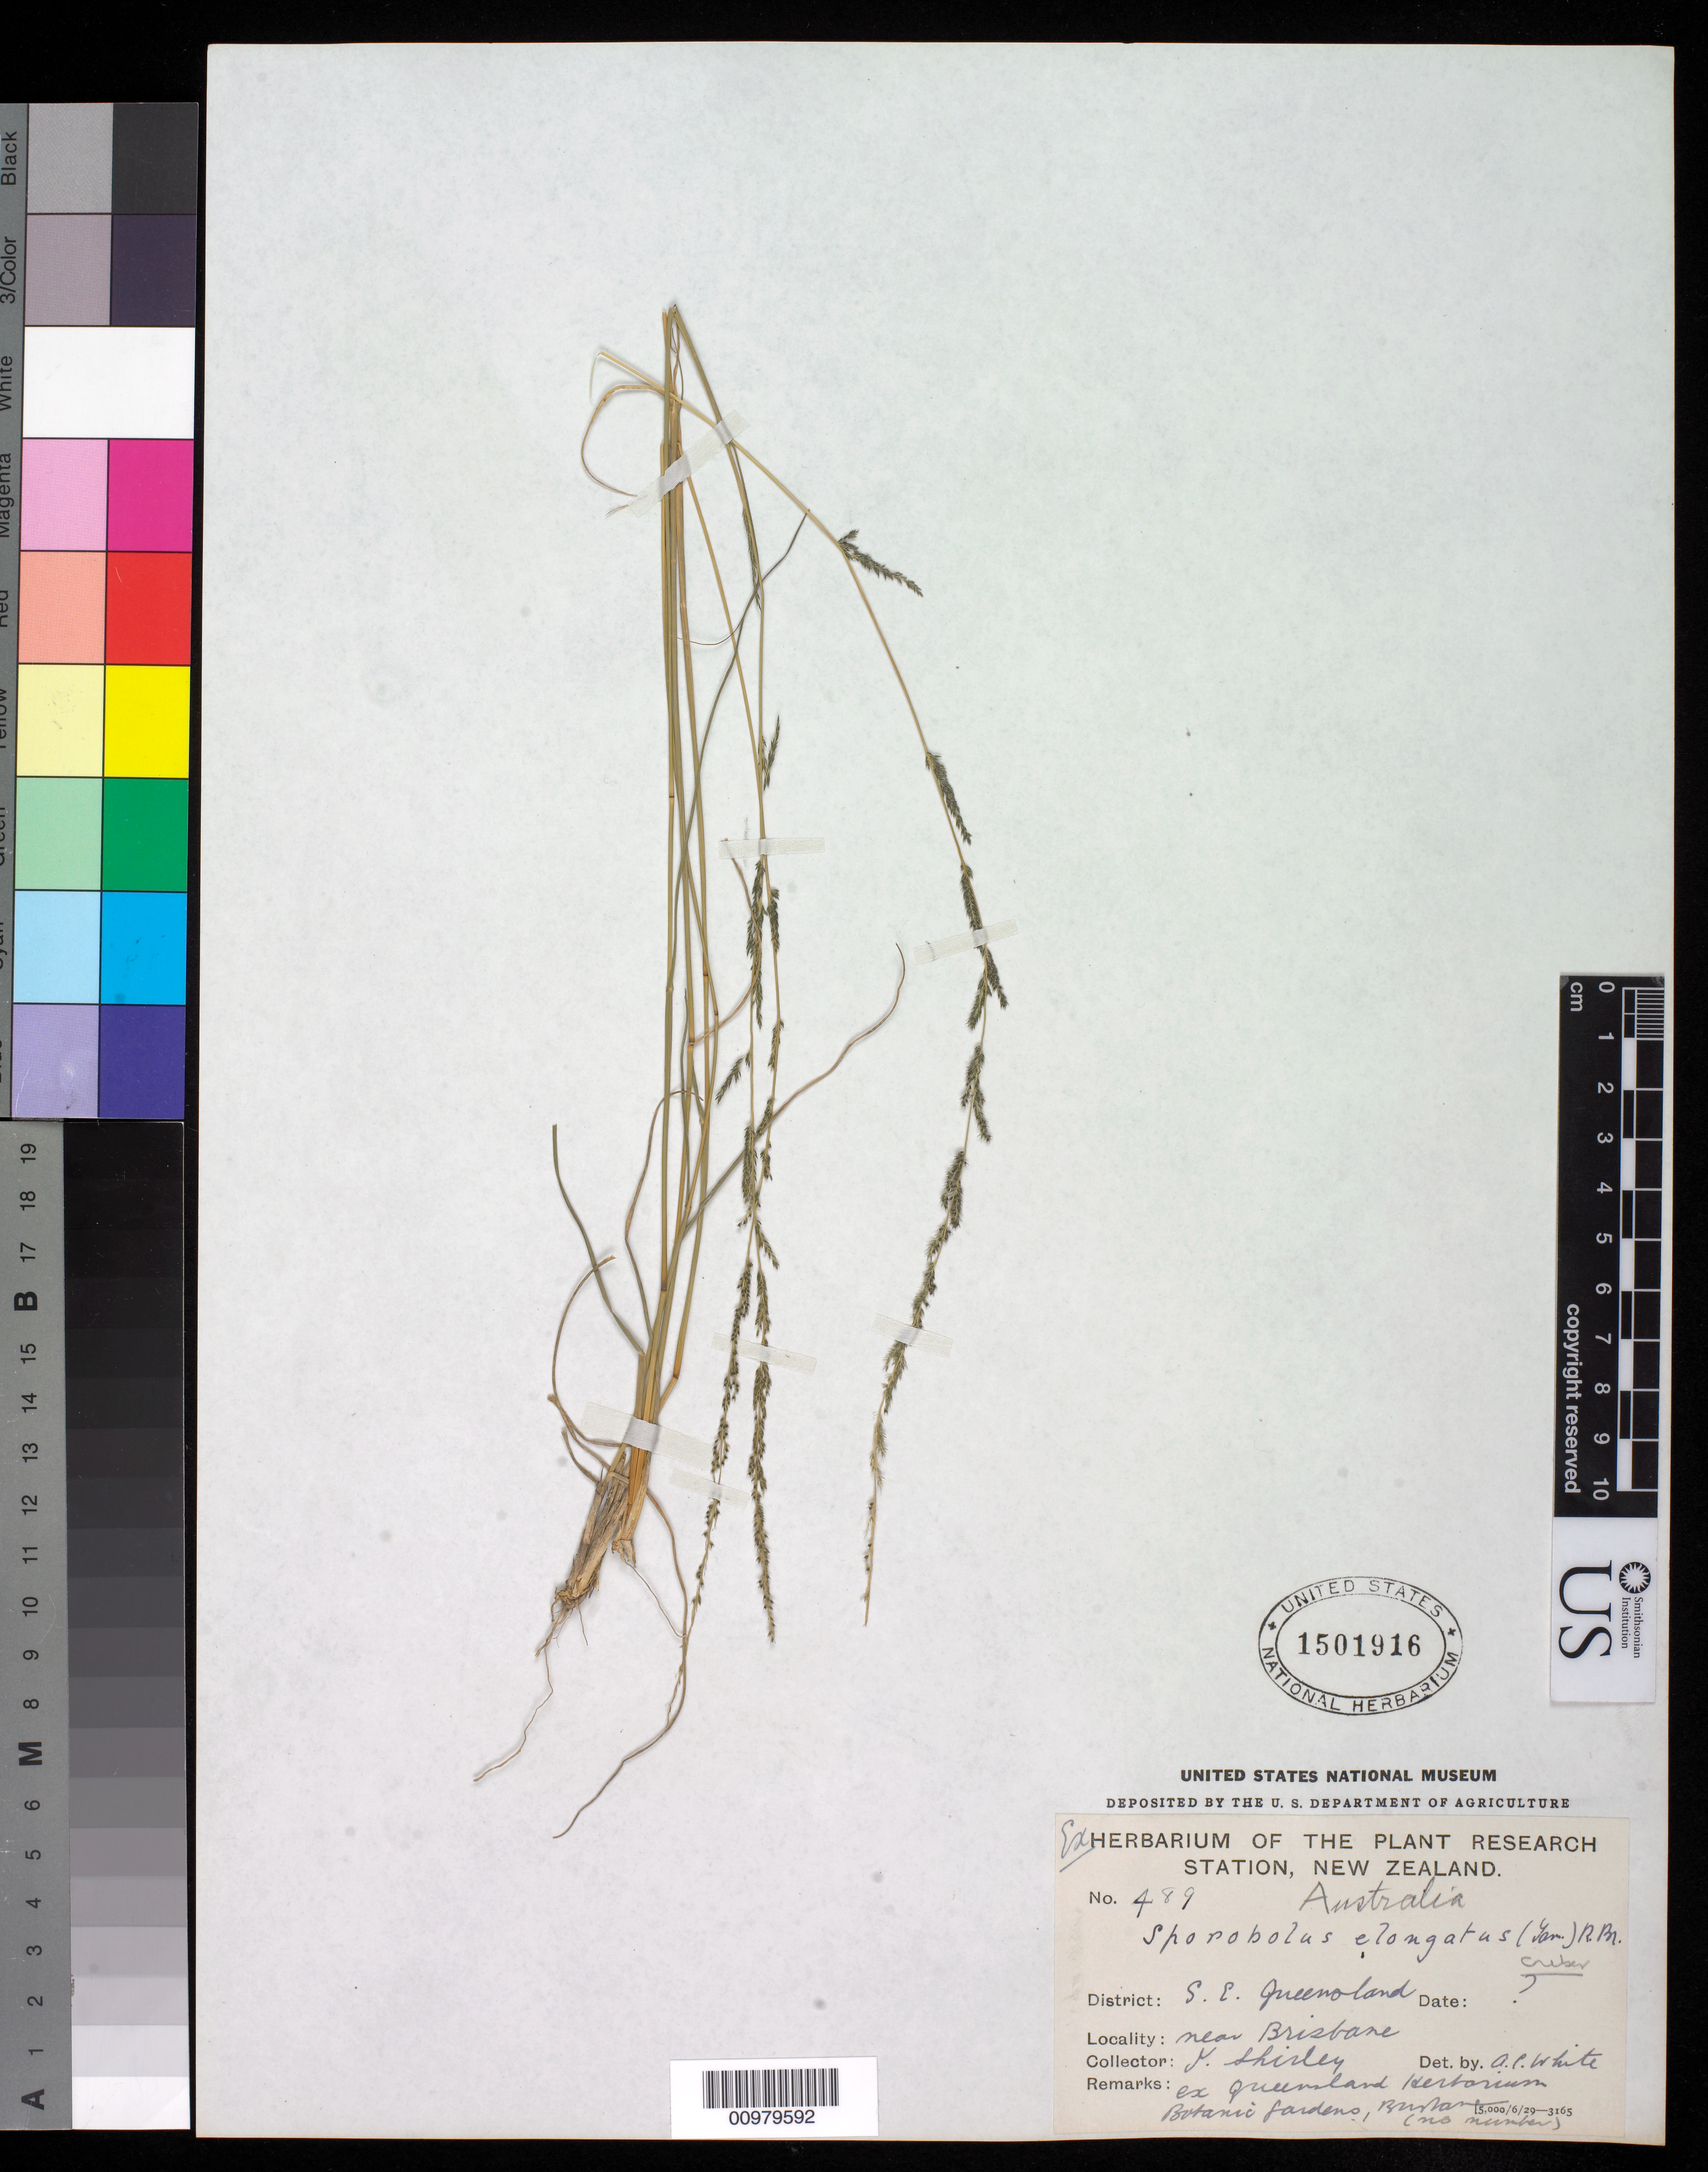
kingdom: Plantae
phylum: Tracheophyta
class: Liliopsida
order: Poales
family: Poaceae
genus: Sporobolus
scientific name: Sporobolus elongatus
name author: R. Br.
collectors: J. Shirley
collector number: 489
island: Island Unknown or uncertain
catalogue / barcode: US 1501916